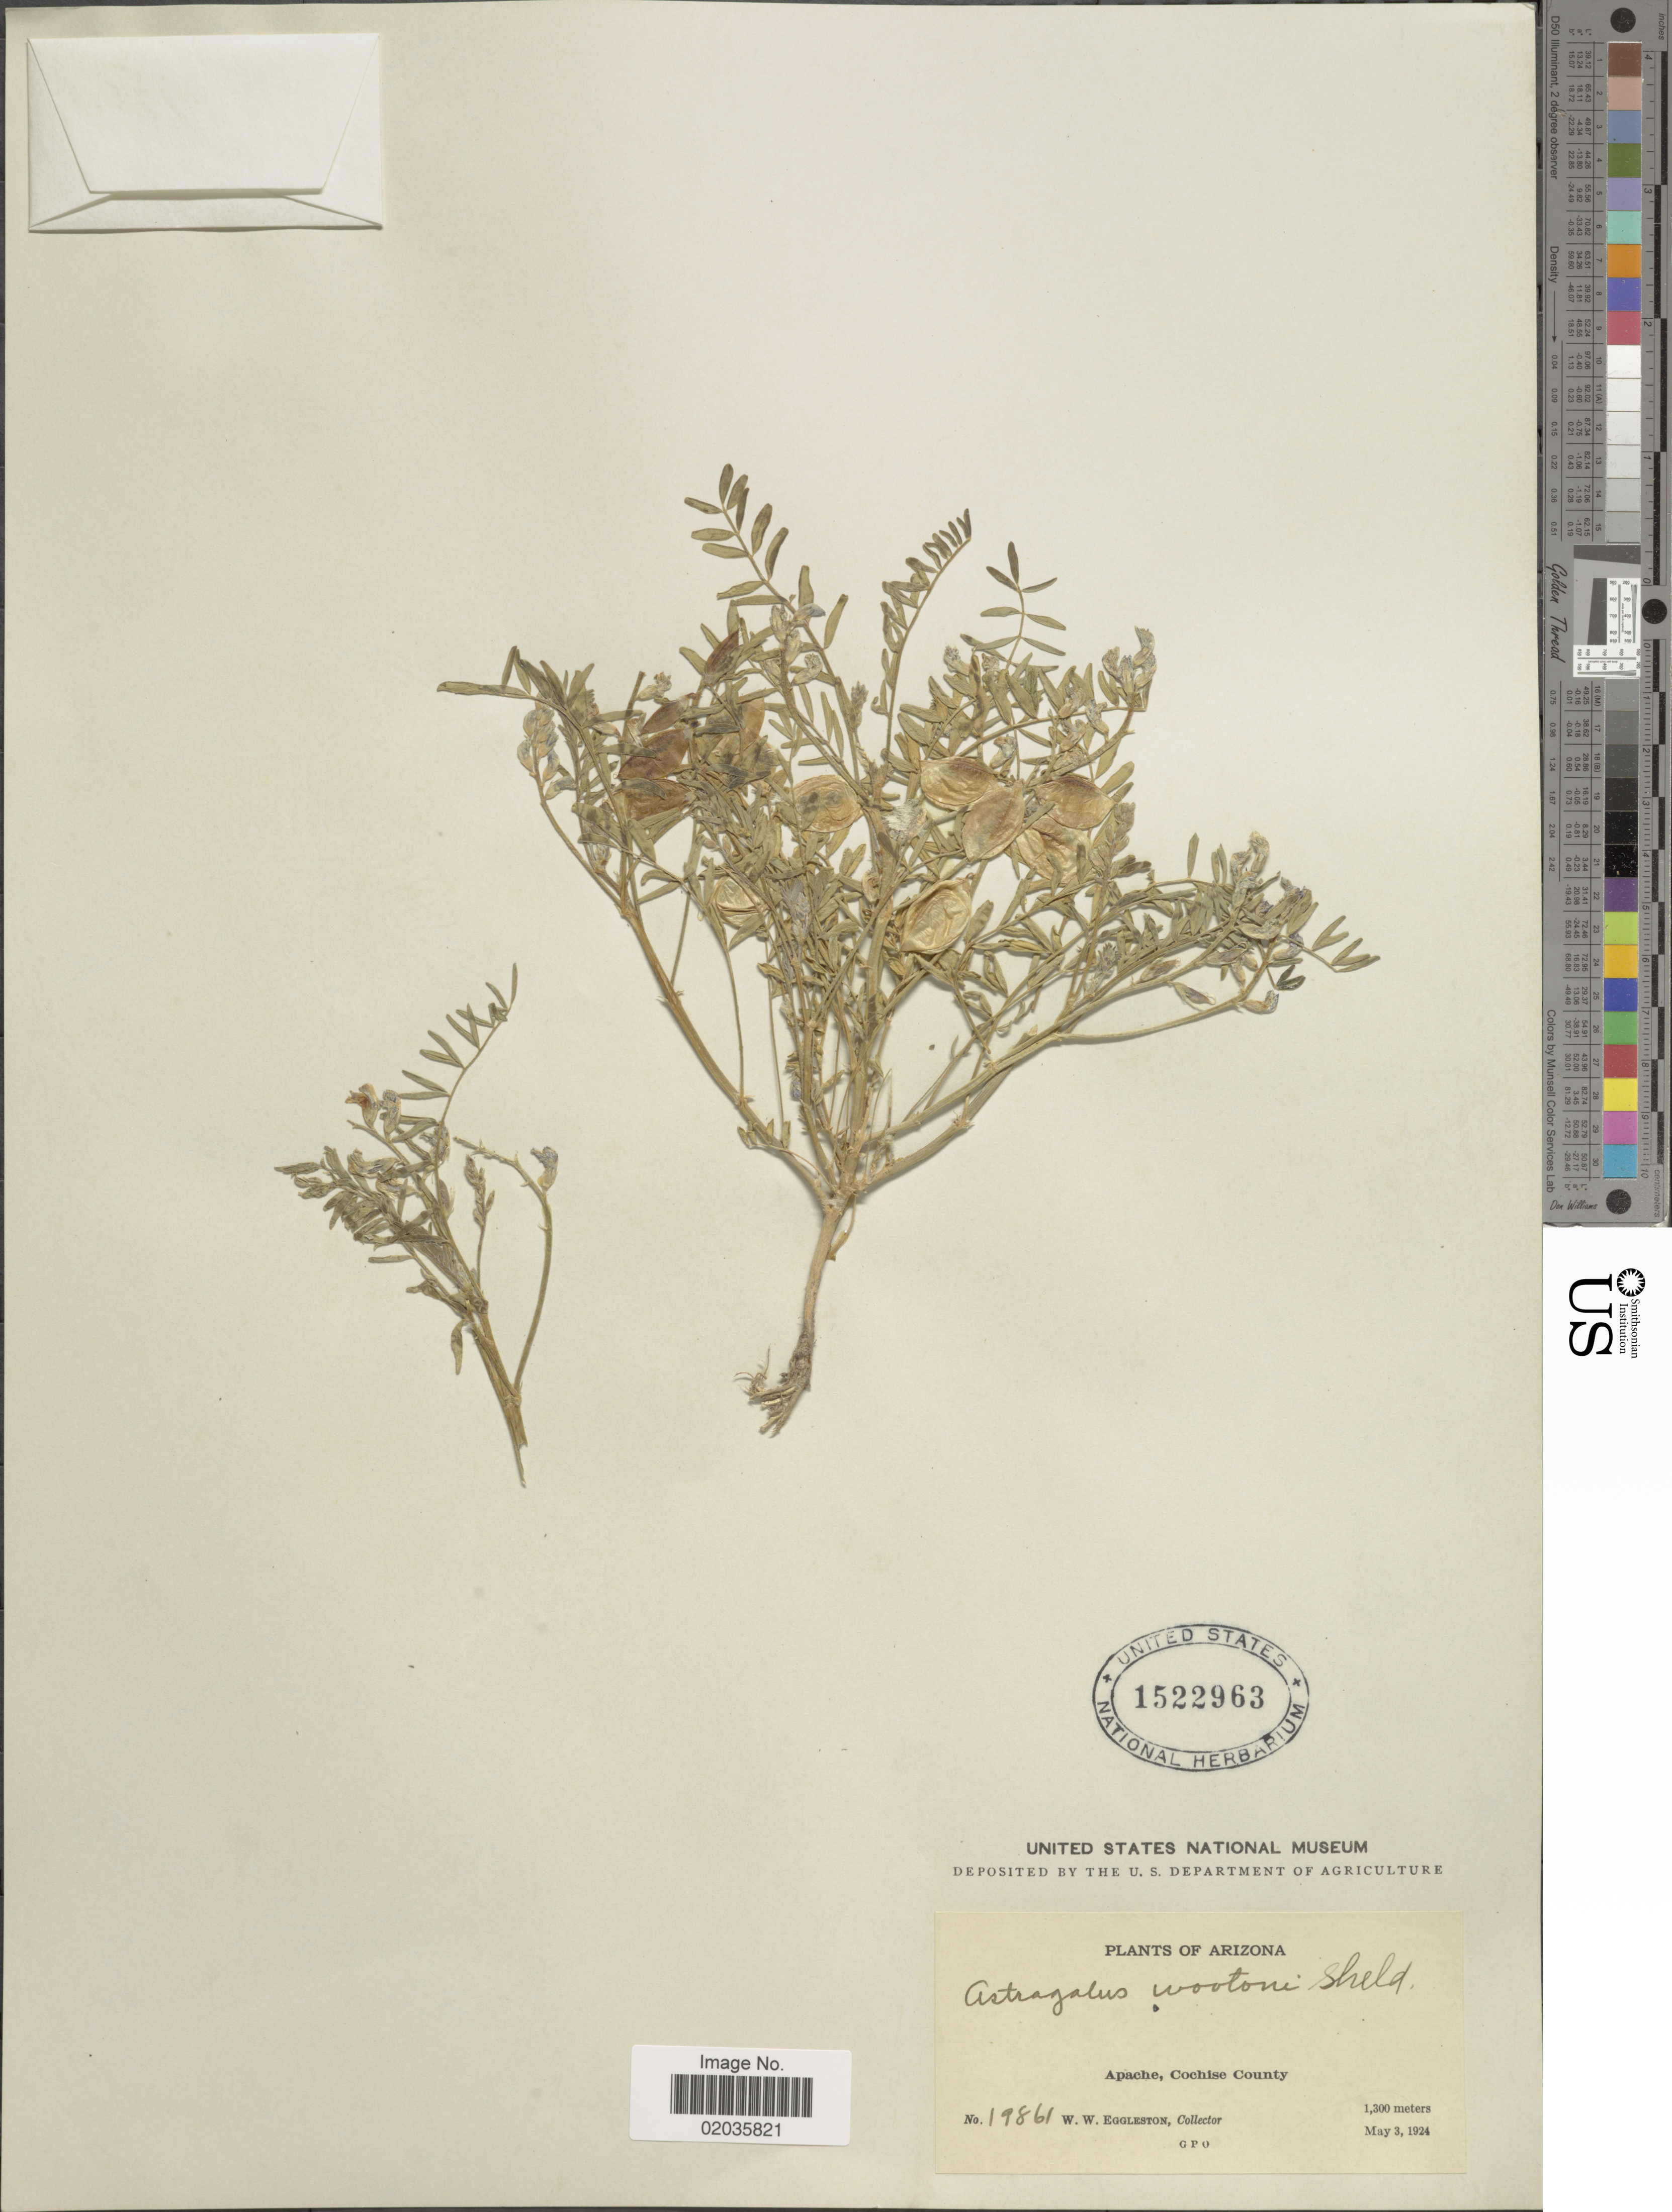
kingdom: Plantae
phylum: Tracheophyta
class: Magnoliopsida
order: Fabales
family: Fabaceae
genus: Astragalus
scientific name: Astragalus wootonii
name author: E. Sheld.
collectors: W. W. Eggleston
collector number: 19861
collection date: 1924-05-03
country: United States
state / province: Arizona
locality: Apache, Cochise County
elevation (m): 1300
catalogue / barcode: US 1522963